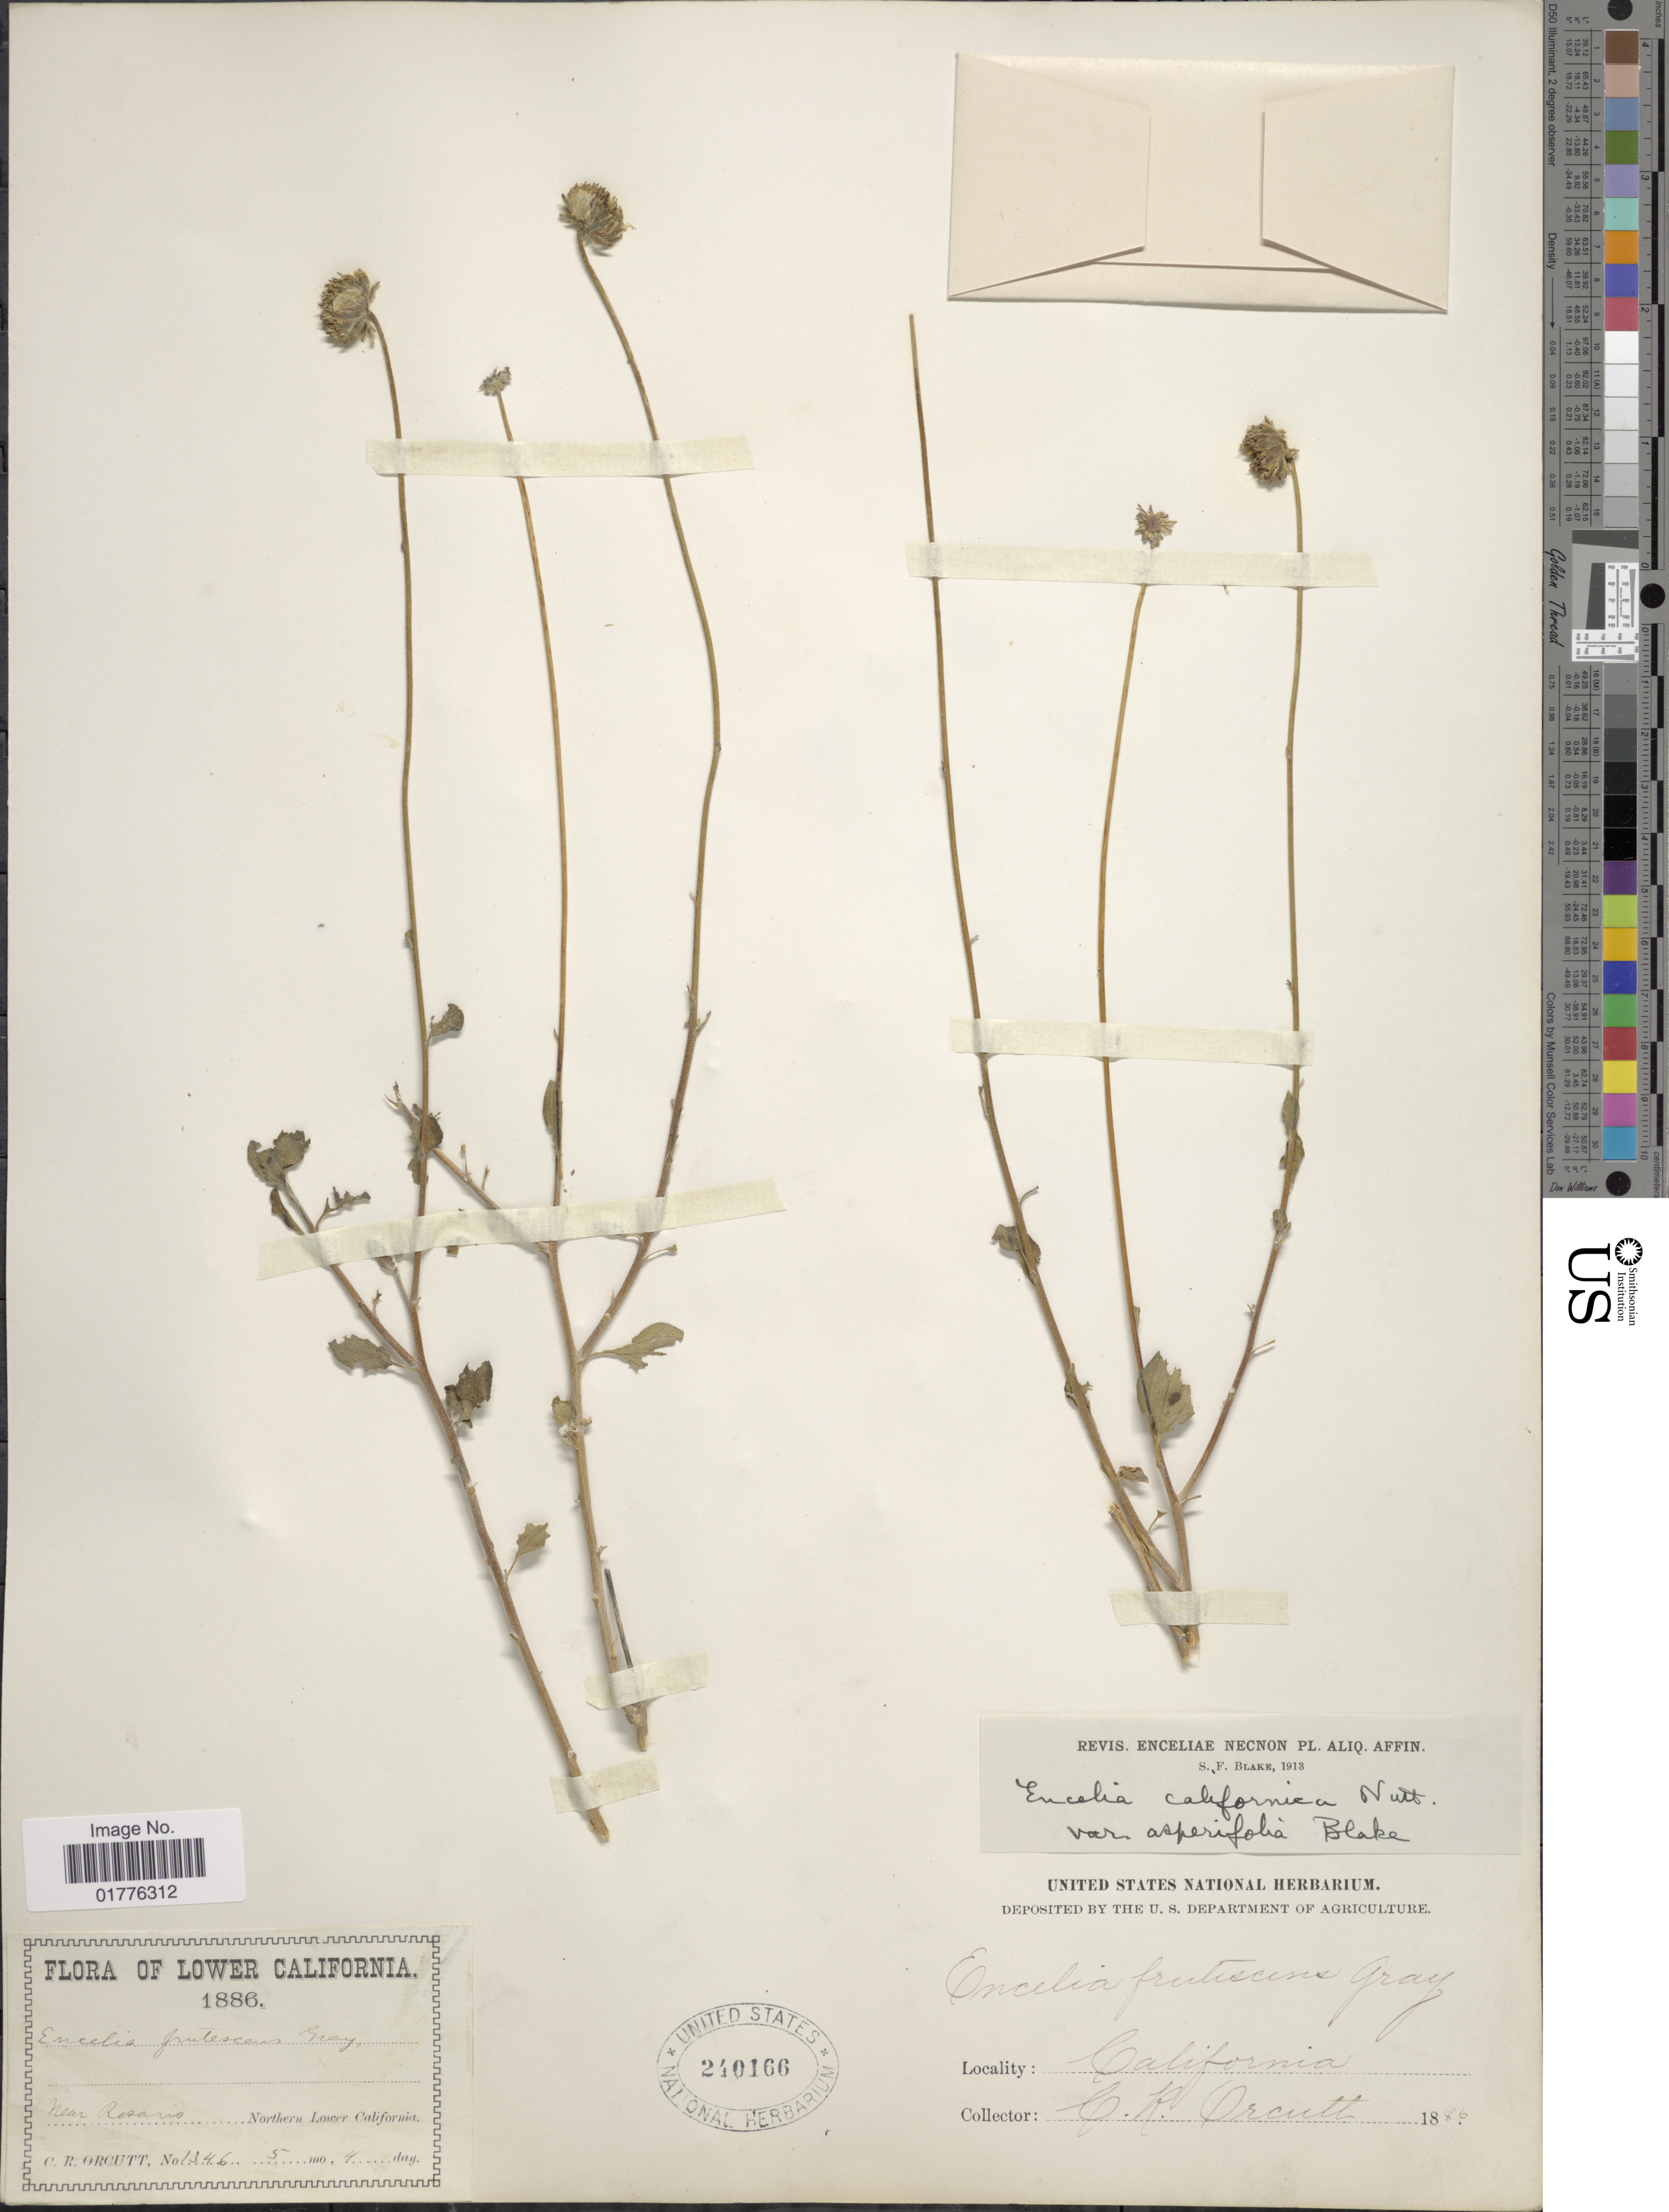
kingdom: Plantae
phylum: Tracheophyta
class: Magnoliopsida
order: Asterales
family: Asteraceae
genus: Encelia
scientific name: Encelia californica var. asperifolia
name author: S.F. Blake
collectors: C. R. Orcutt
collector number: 1346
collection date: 1886-05-04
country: Mexico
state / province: Baja California Sur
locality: Near Rosaria, Northern Lower California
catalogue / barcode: US 240166